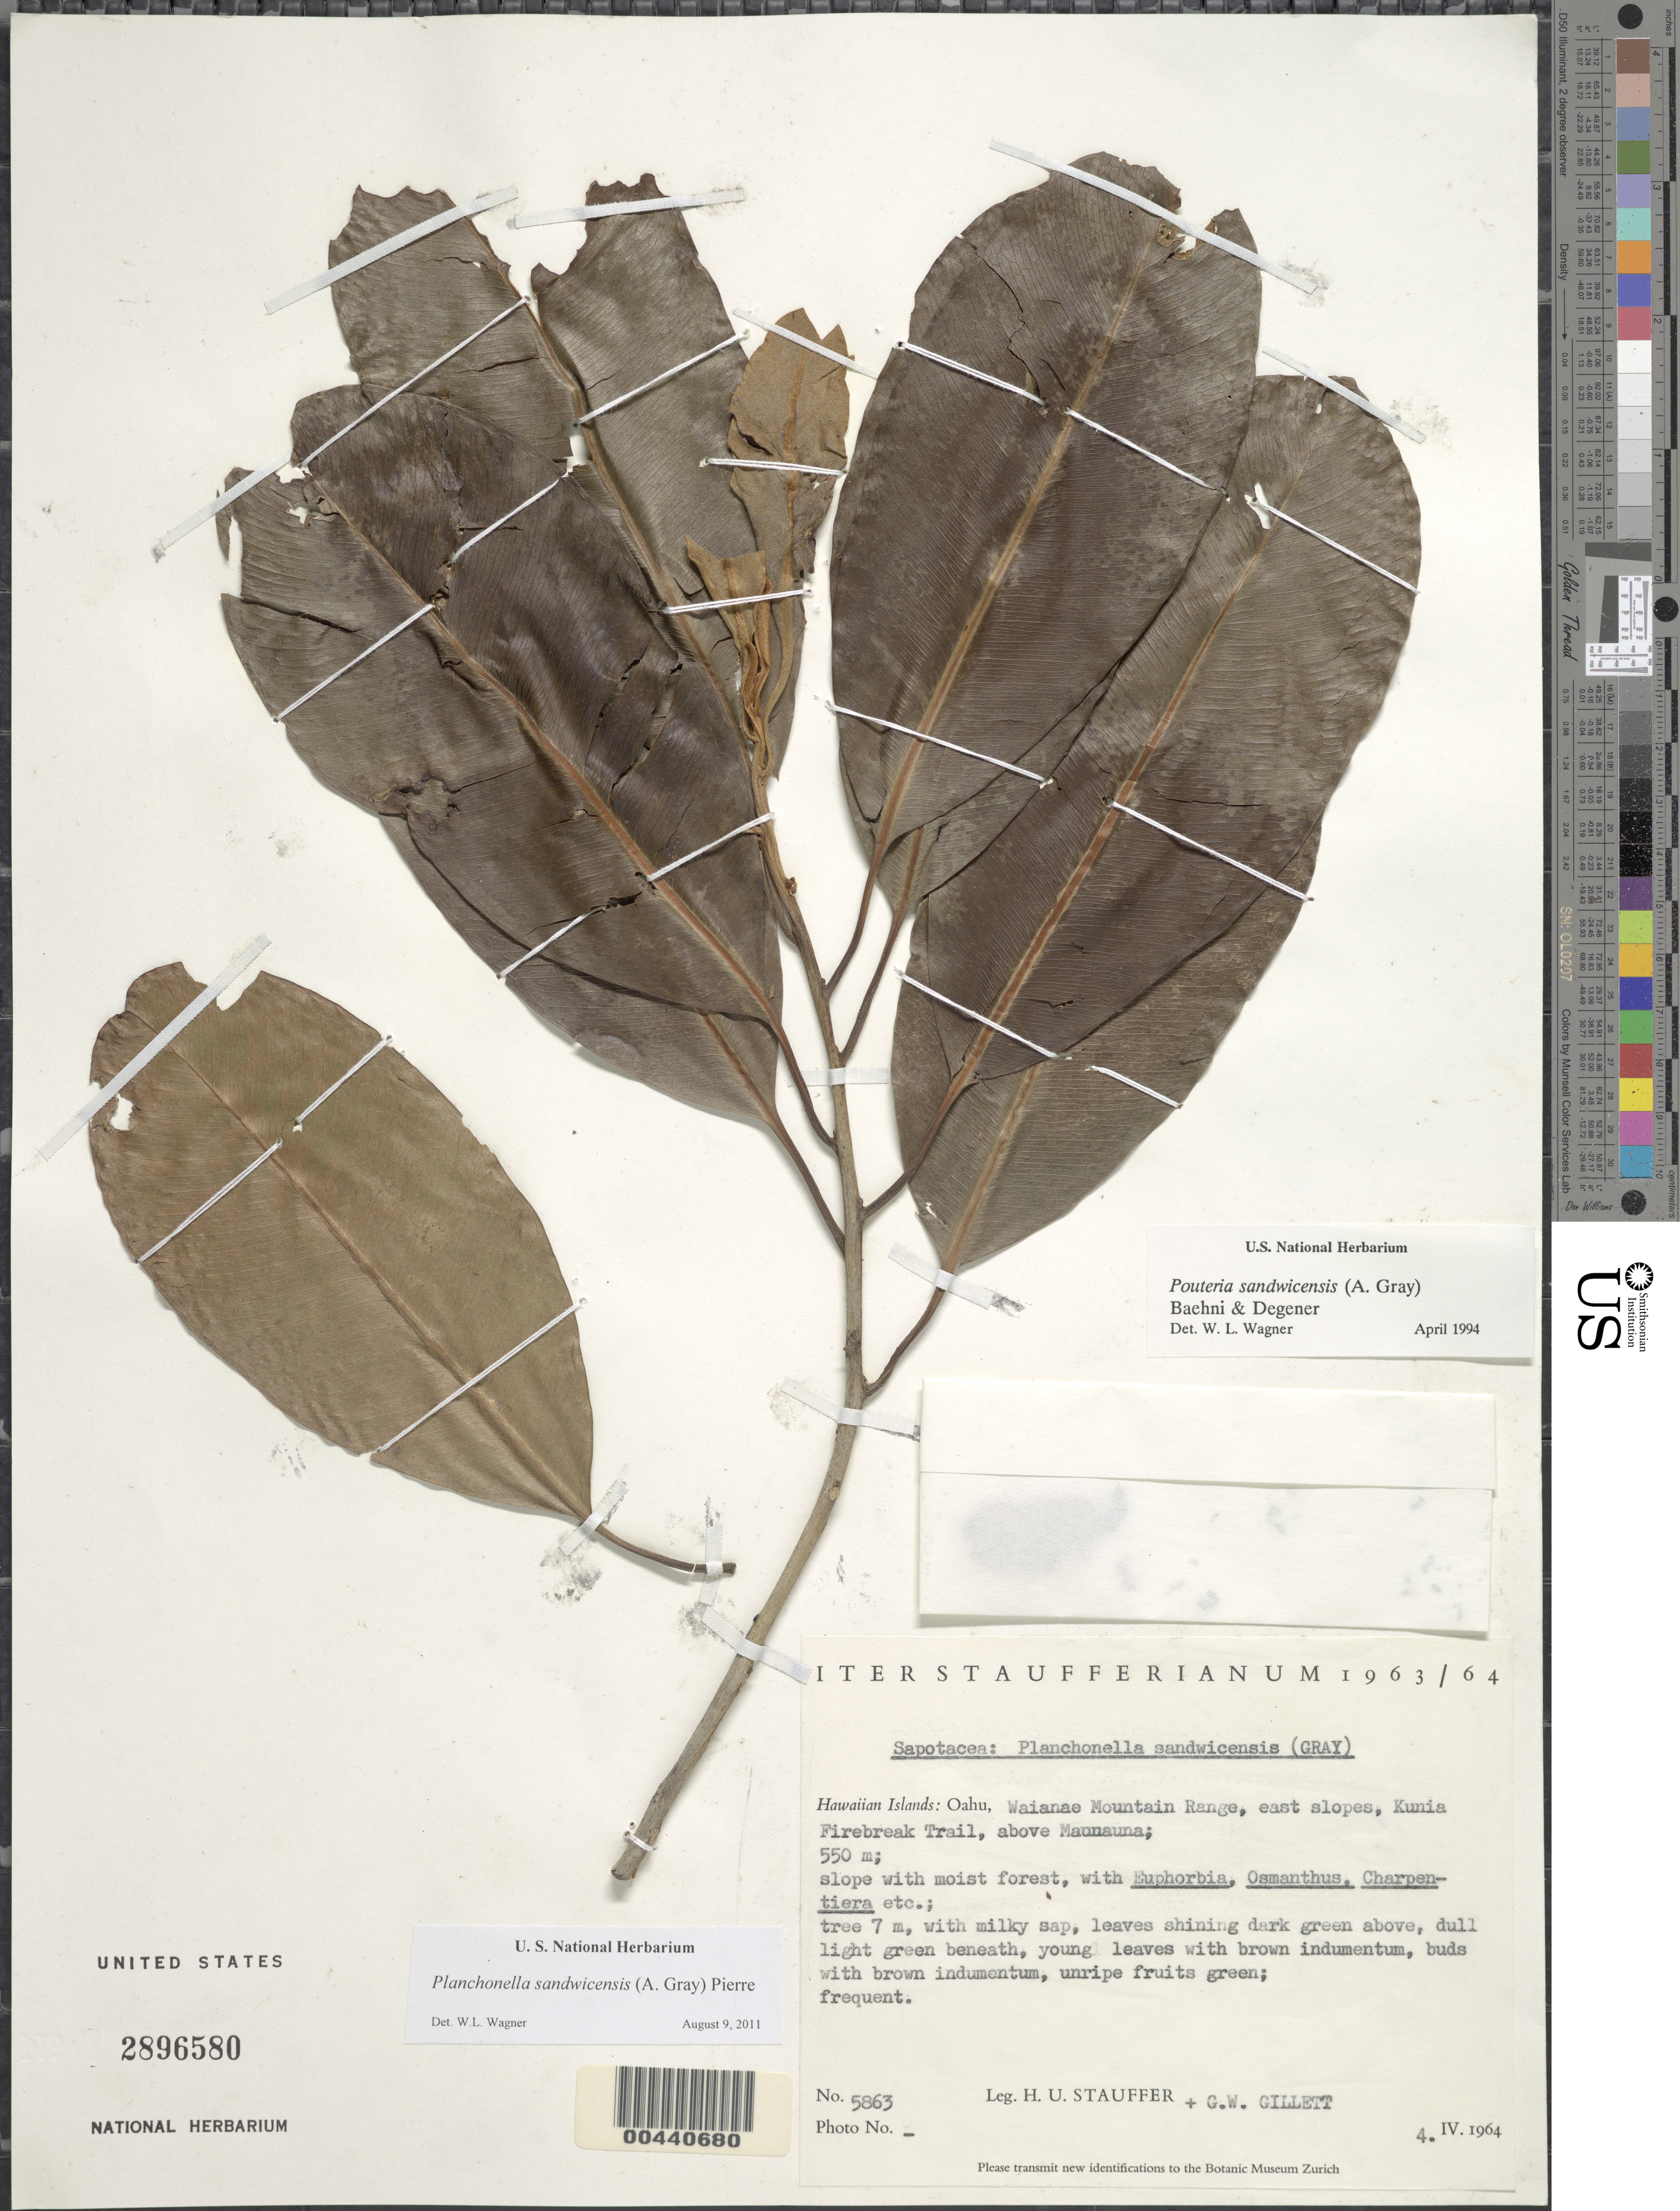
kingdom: Plantae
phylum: Tracheophyta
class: Magnoliopsida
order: Ericales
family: Sapotaceae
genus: Planchonella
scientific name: Planchonella sandwicensis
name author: (A. Gray) Pierre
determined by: Wagner, W. L., (BOT), Smithsonian Institution - National Museum of Natural History (UNITED STATES)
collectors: H. U. Stauffer & G. Gillett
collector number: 5863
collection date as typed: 4 Apr 1964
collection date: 1964-04-04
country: United States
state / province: Hawaii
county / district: Honolulu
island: Oahu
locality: Waianae Mountain Range, E slopes, Kunia Firebreak Trail, above Maunauna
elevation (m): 550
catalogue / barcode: US 2896580